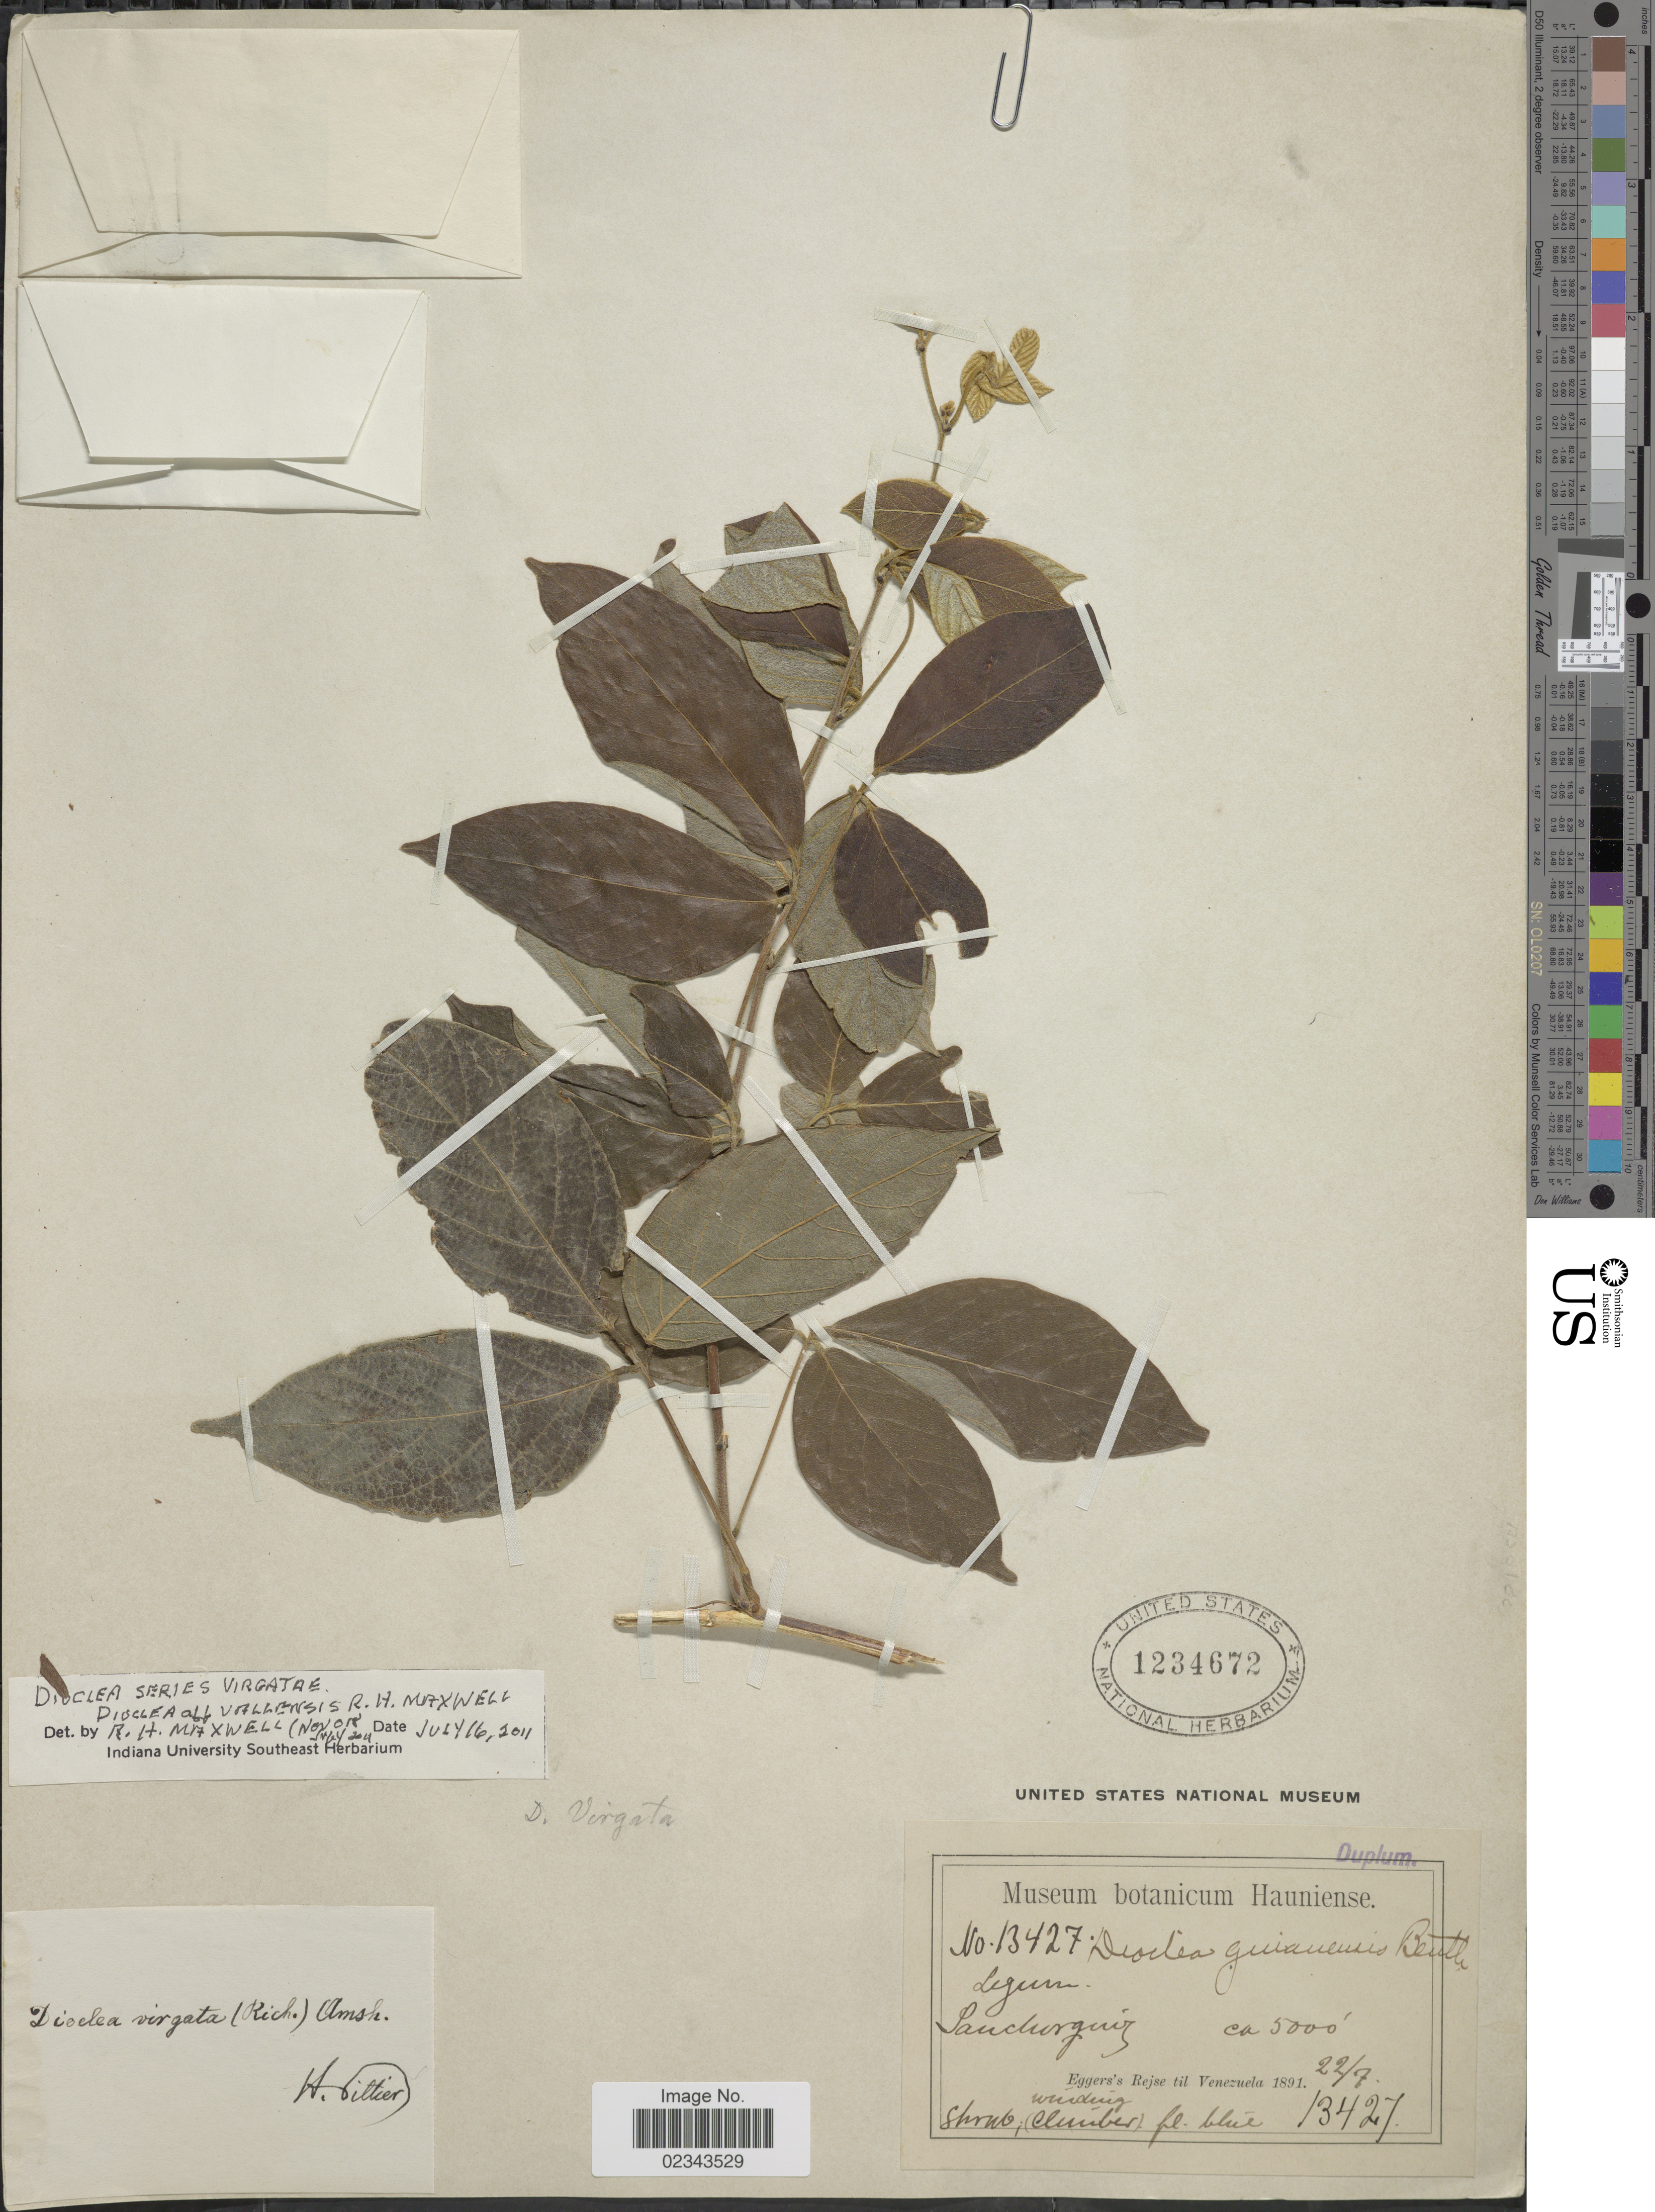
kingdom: Plantae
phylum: Tracheophyta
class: Magnoliopsida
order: Fabales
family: Fabaceae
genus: Dioclea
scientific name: Dioclea vallensis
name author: R.H. Maxwell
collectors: -. Eggers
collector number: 13427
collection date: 1891-07-22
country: Venezuela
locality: Sanchorquiz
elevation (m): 1524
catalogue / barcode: US 1234672